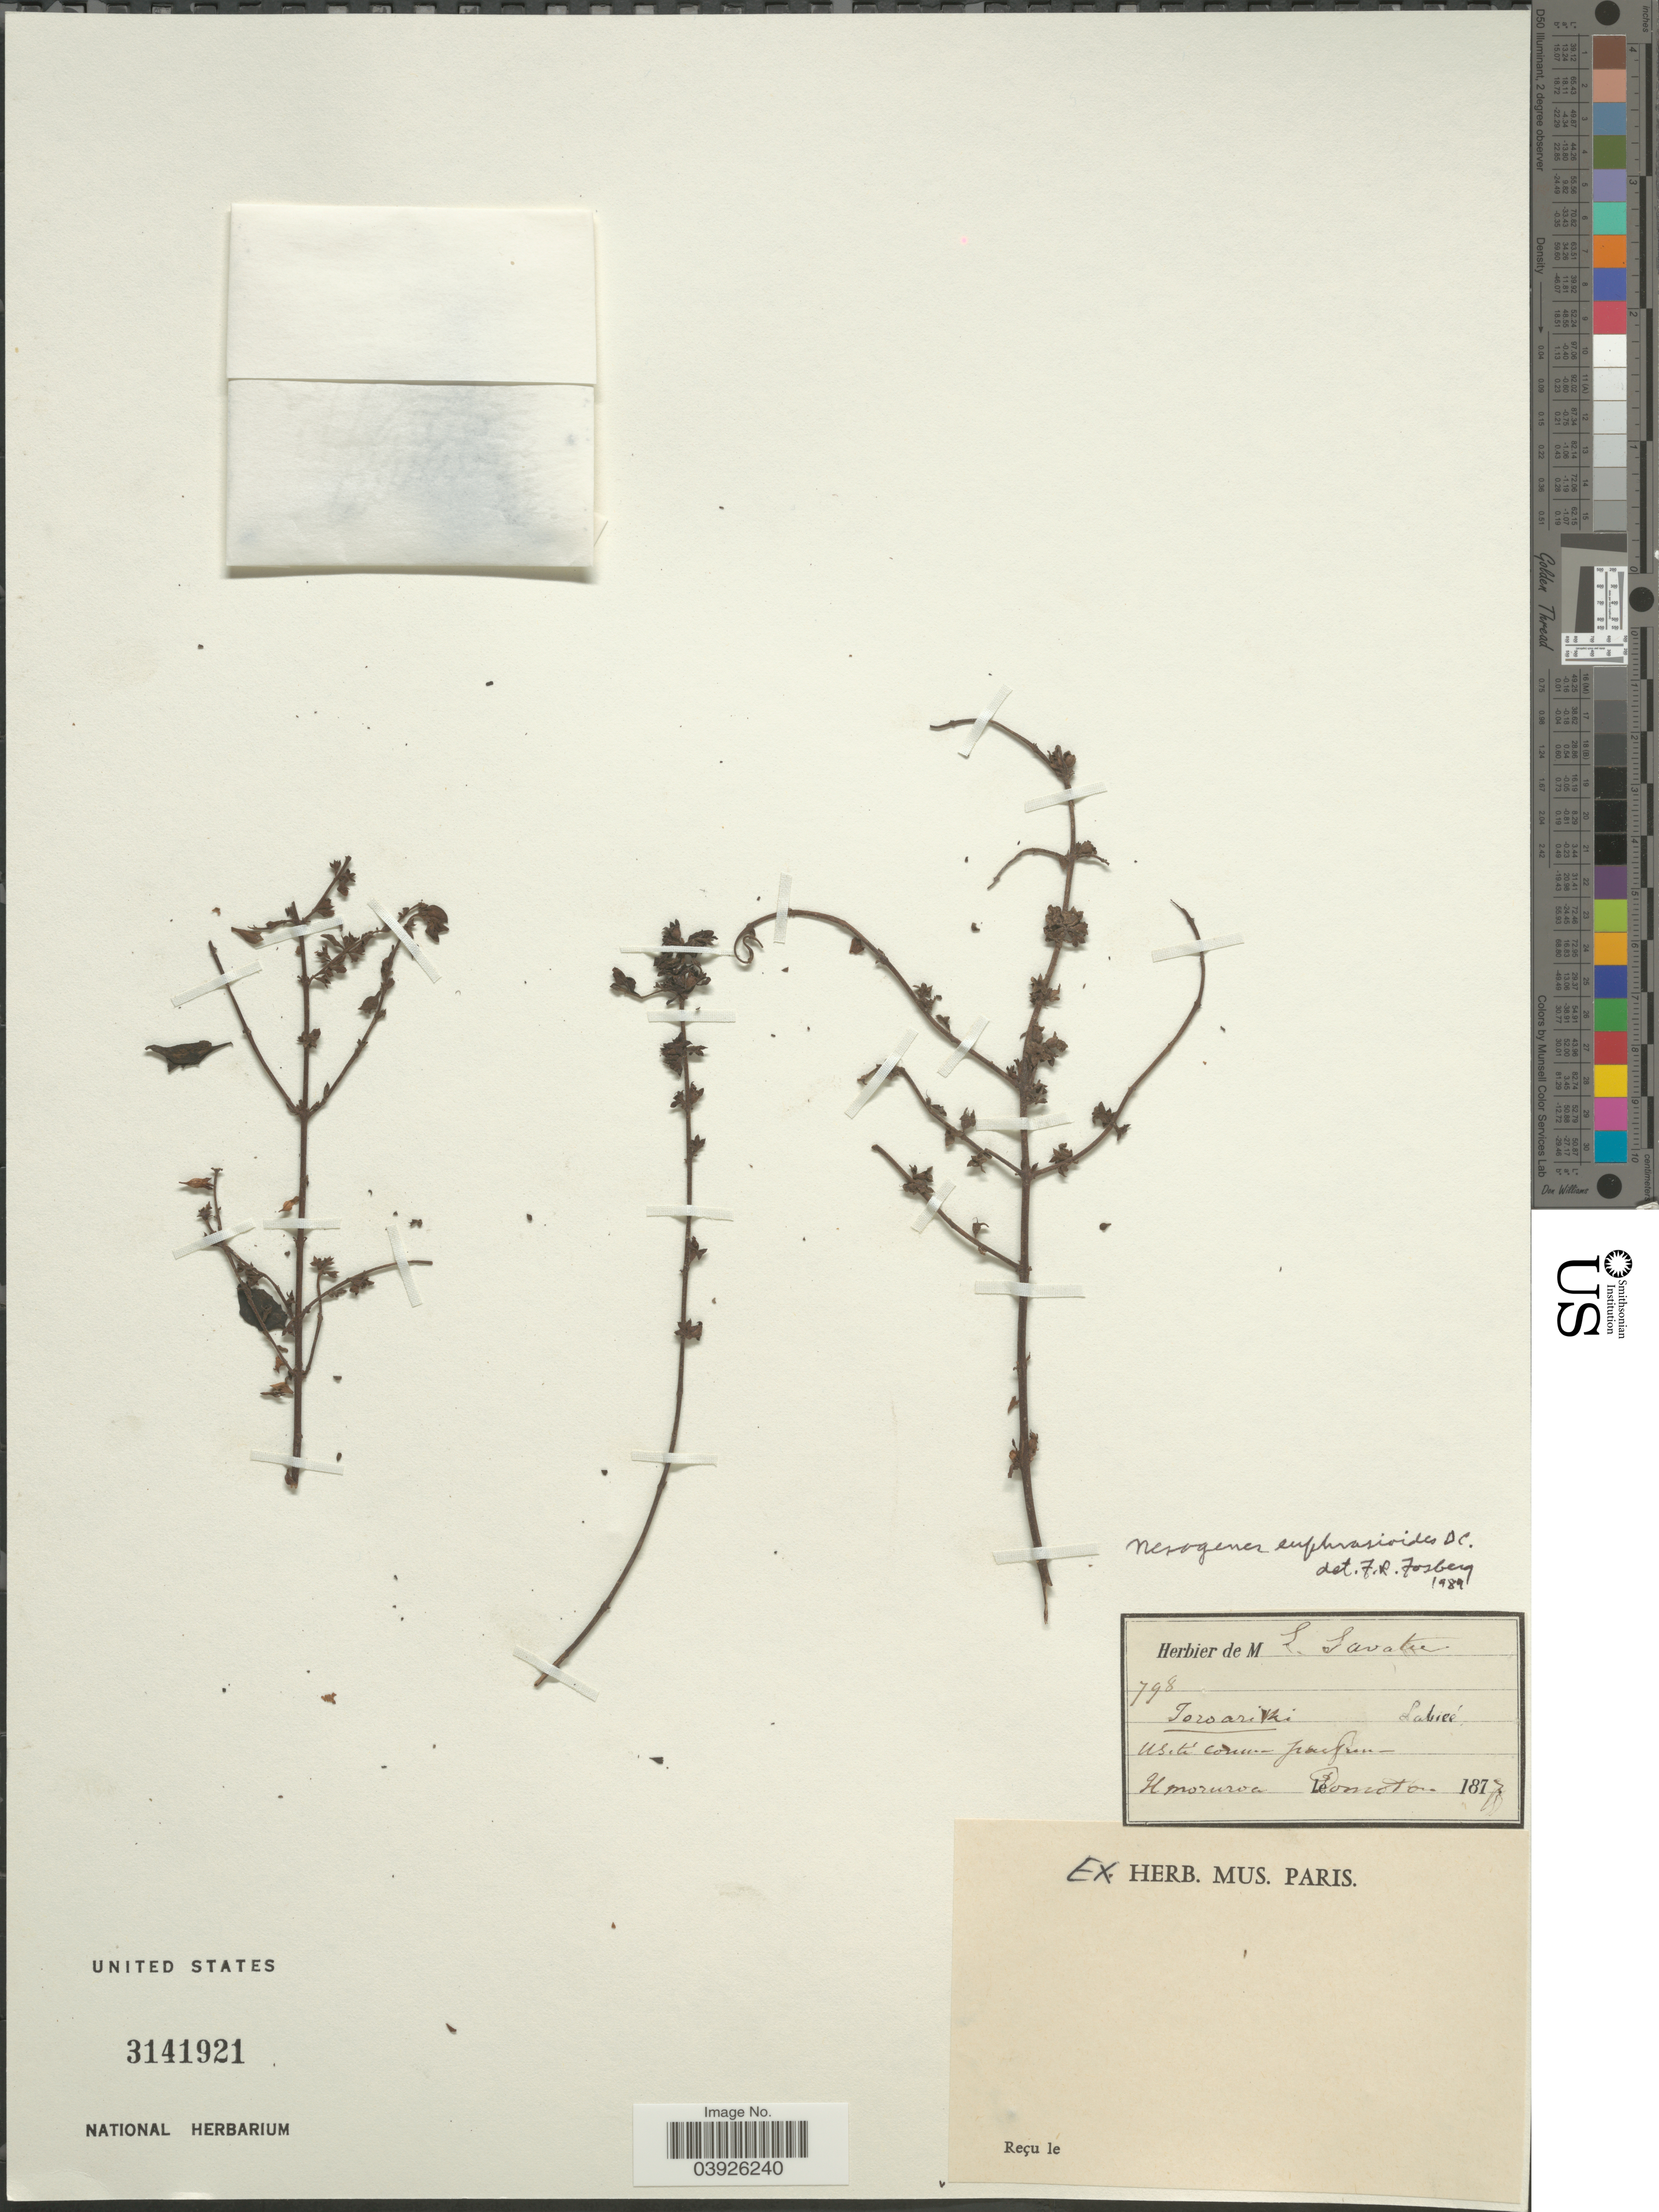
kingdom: Plantae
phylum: Tracheophyta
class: Magnoliopsida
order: Lamiales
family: Orobanchaceae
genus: Nesogenes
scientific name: Nesogenes euphrasioides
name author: (Hook. & Arn.) A. DC.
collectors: Ex herb. M. L. Savatier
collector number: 798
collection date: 1875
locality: Domoto.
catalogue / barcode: US 3141921